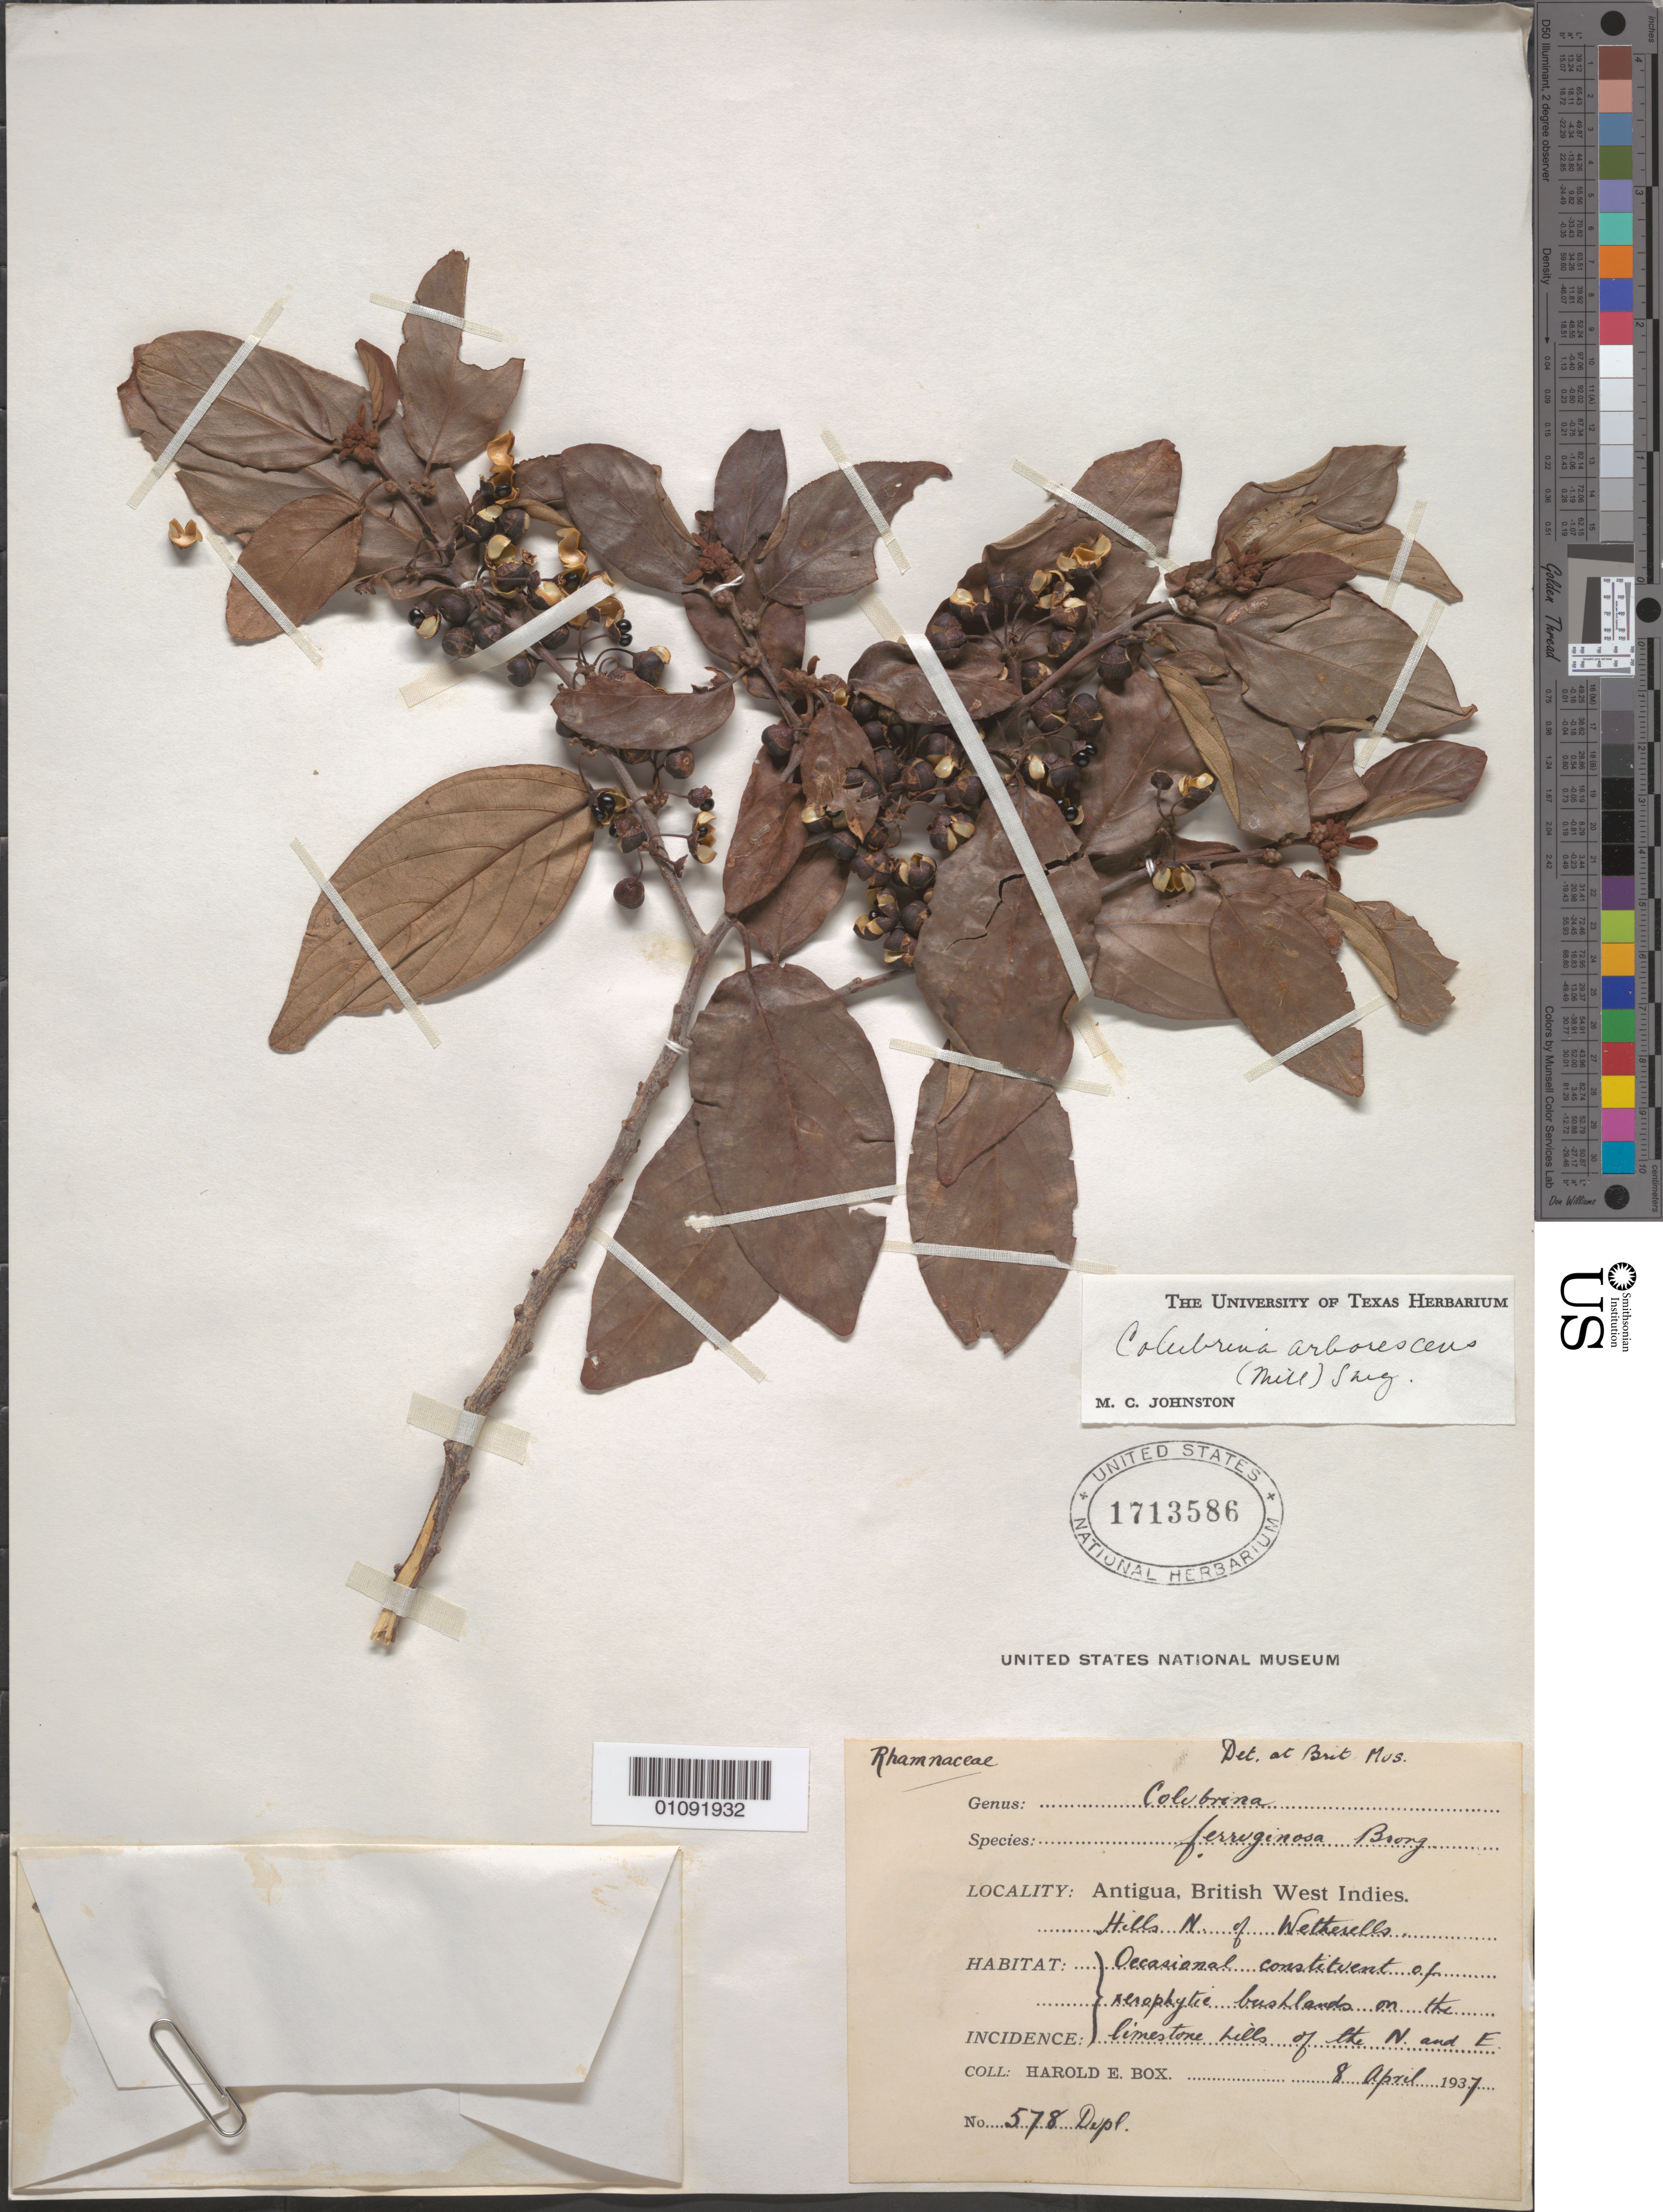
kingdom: Plantae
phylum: Tracheophyta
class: Magnoliopsida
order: Rosales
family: Rhamnaceae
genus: Colubrina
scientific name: Colubrina arborescens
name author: (Mill.) Sarg.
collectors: H. E. Box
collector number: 578 Dupl.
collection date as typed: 08 Apr 1937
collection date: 1937-04-08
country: Antigua and Barbuda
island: Antigua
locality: Hills N of Wetherells.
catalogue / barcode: US 1713586